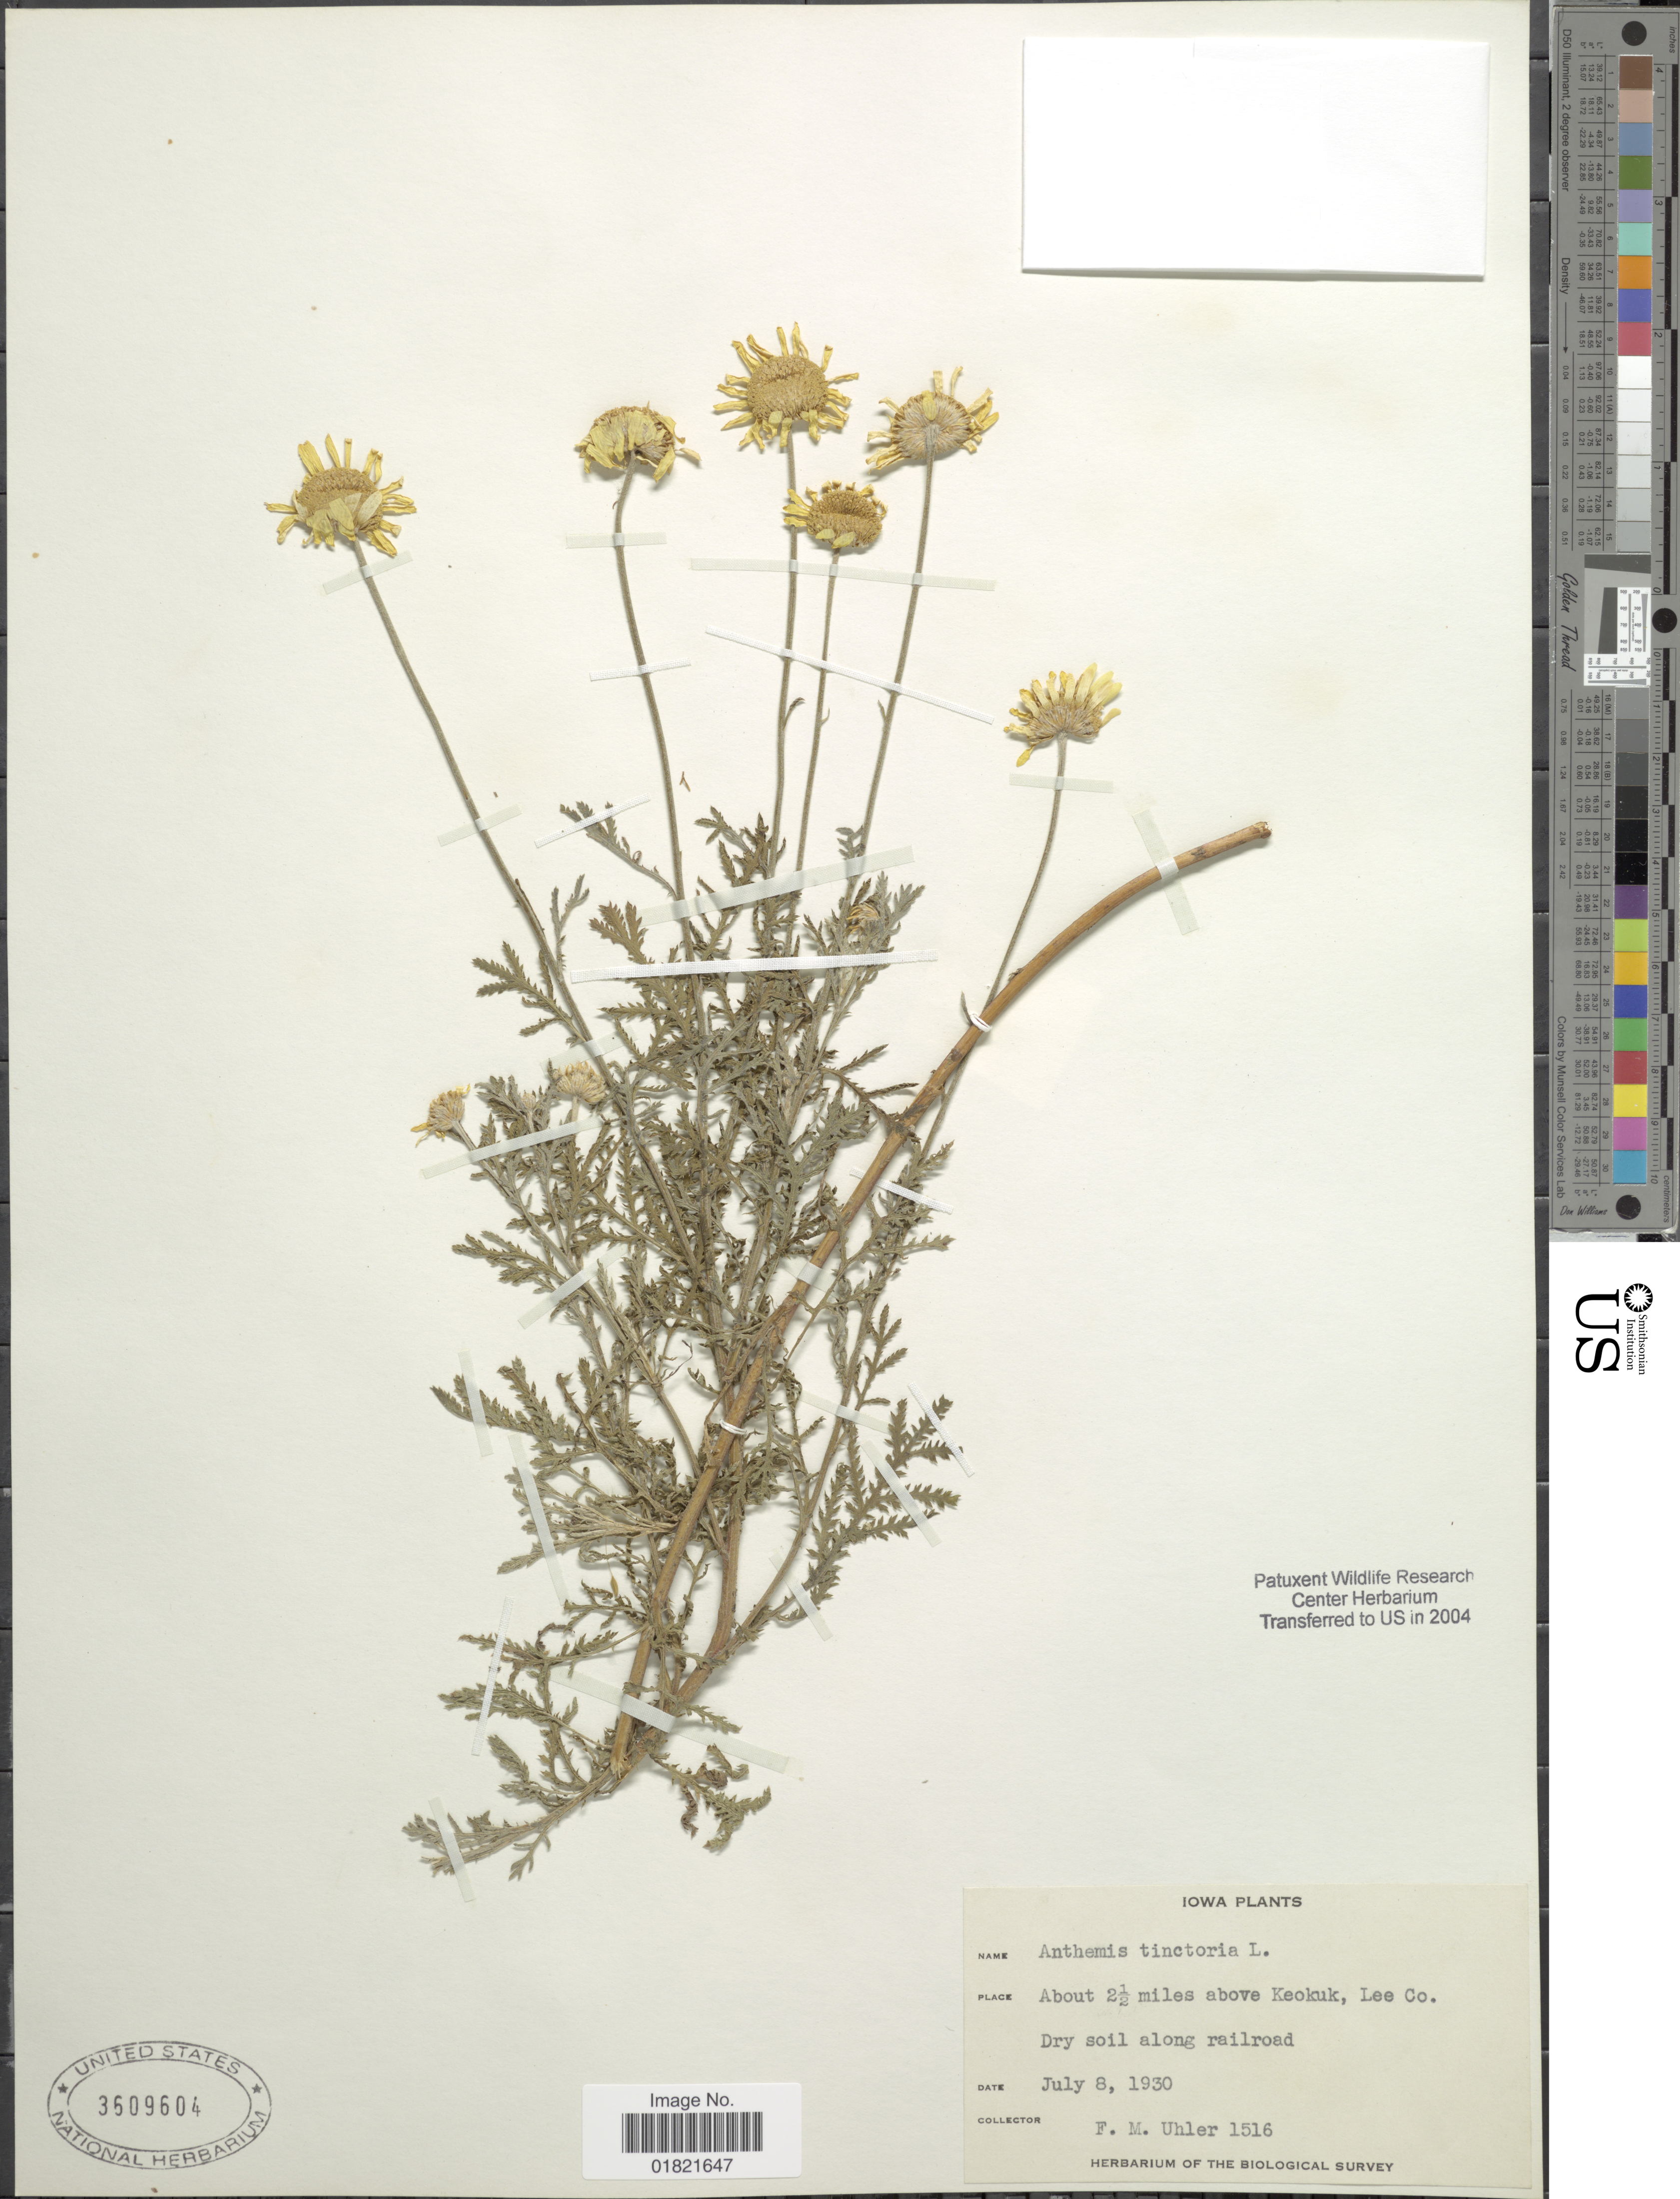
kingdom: Plantae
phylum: Tracheophyta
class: Magnoliopsida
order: Asterales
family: Asteraceae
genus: Anthemis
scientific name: Anthemis tinctoria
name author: L.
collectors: F. M. Uhler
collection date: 1930-07-08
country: United States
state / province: Iowa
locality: About 2 ½ miles above Keokuk, Lee Co.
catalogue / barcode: US 3609604